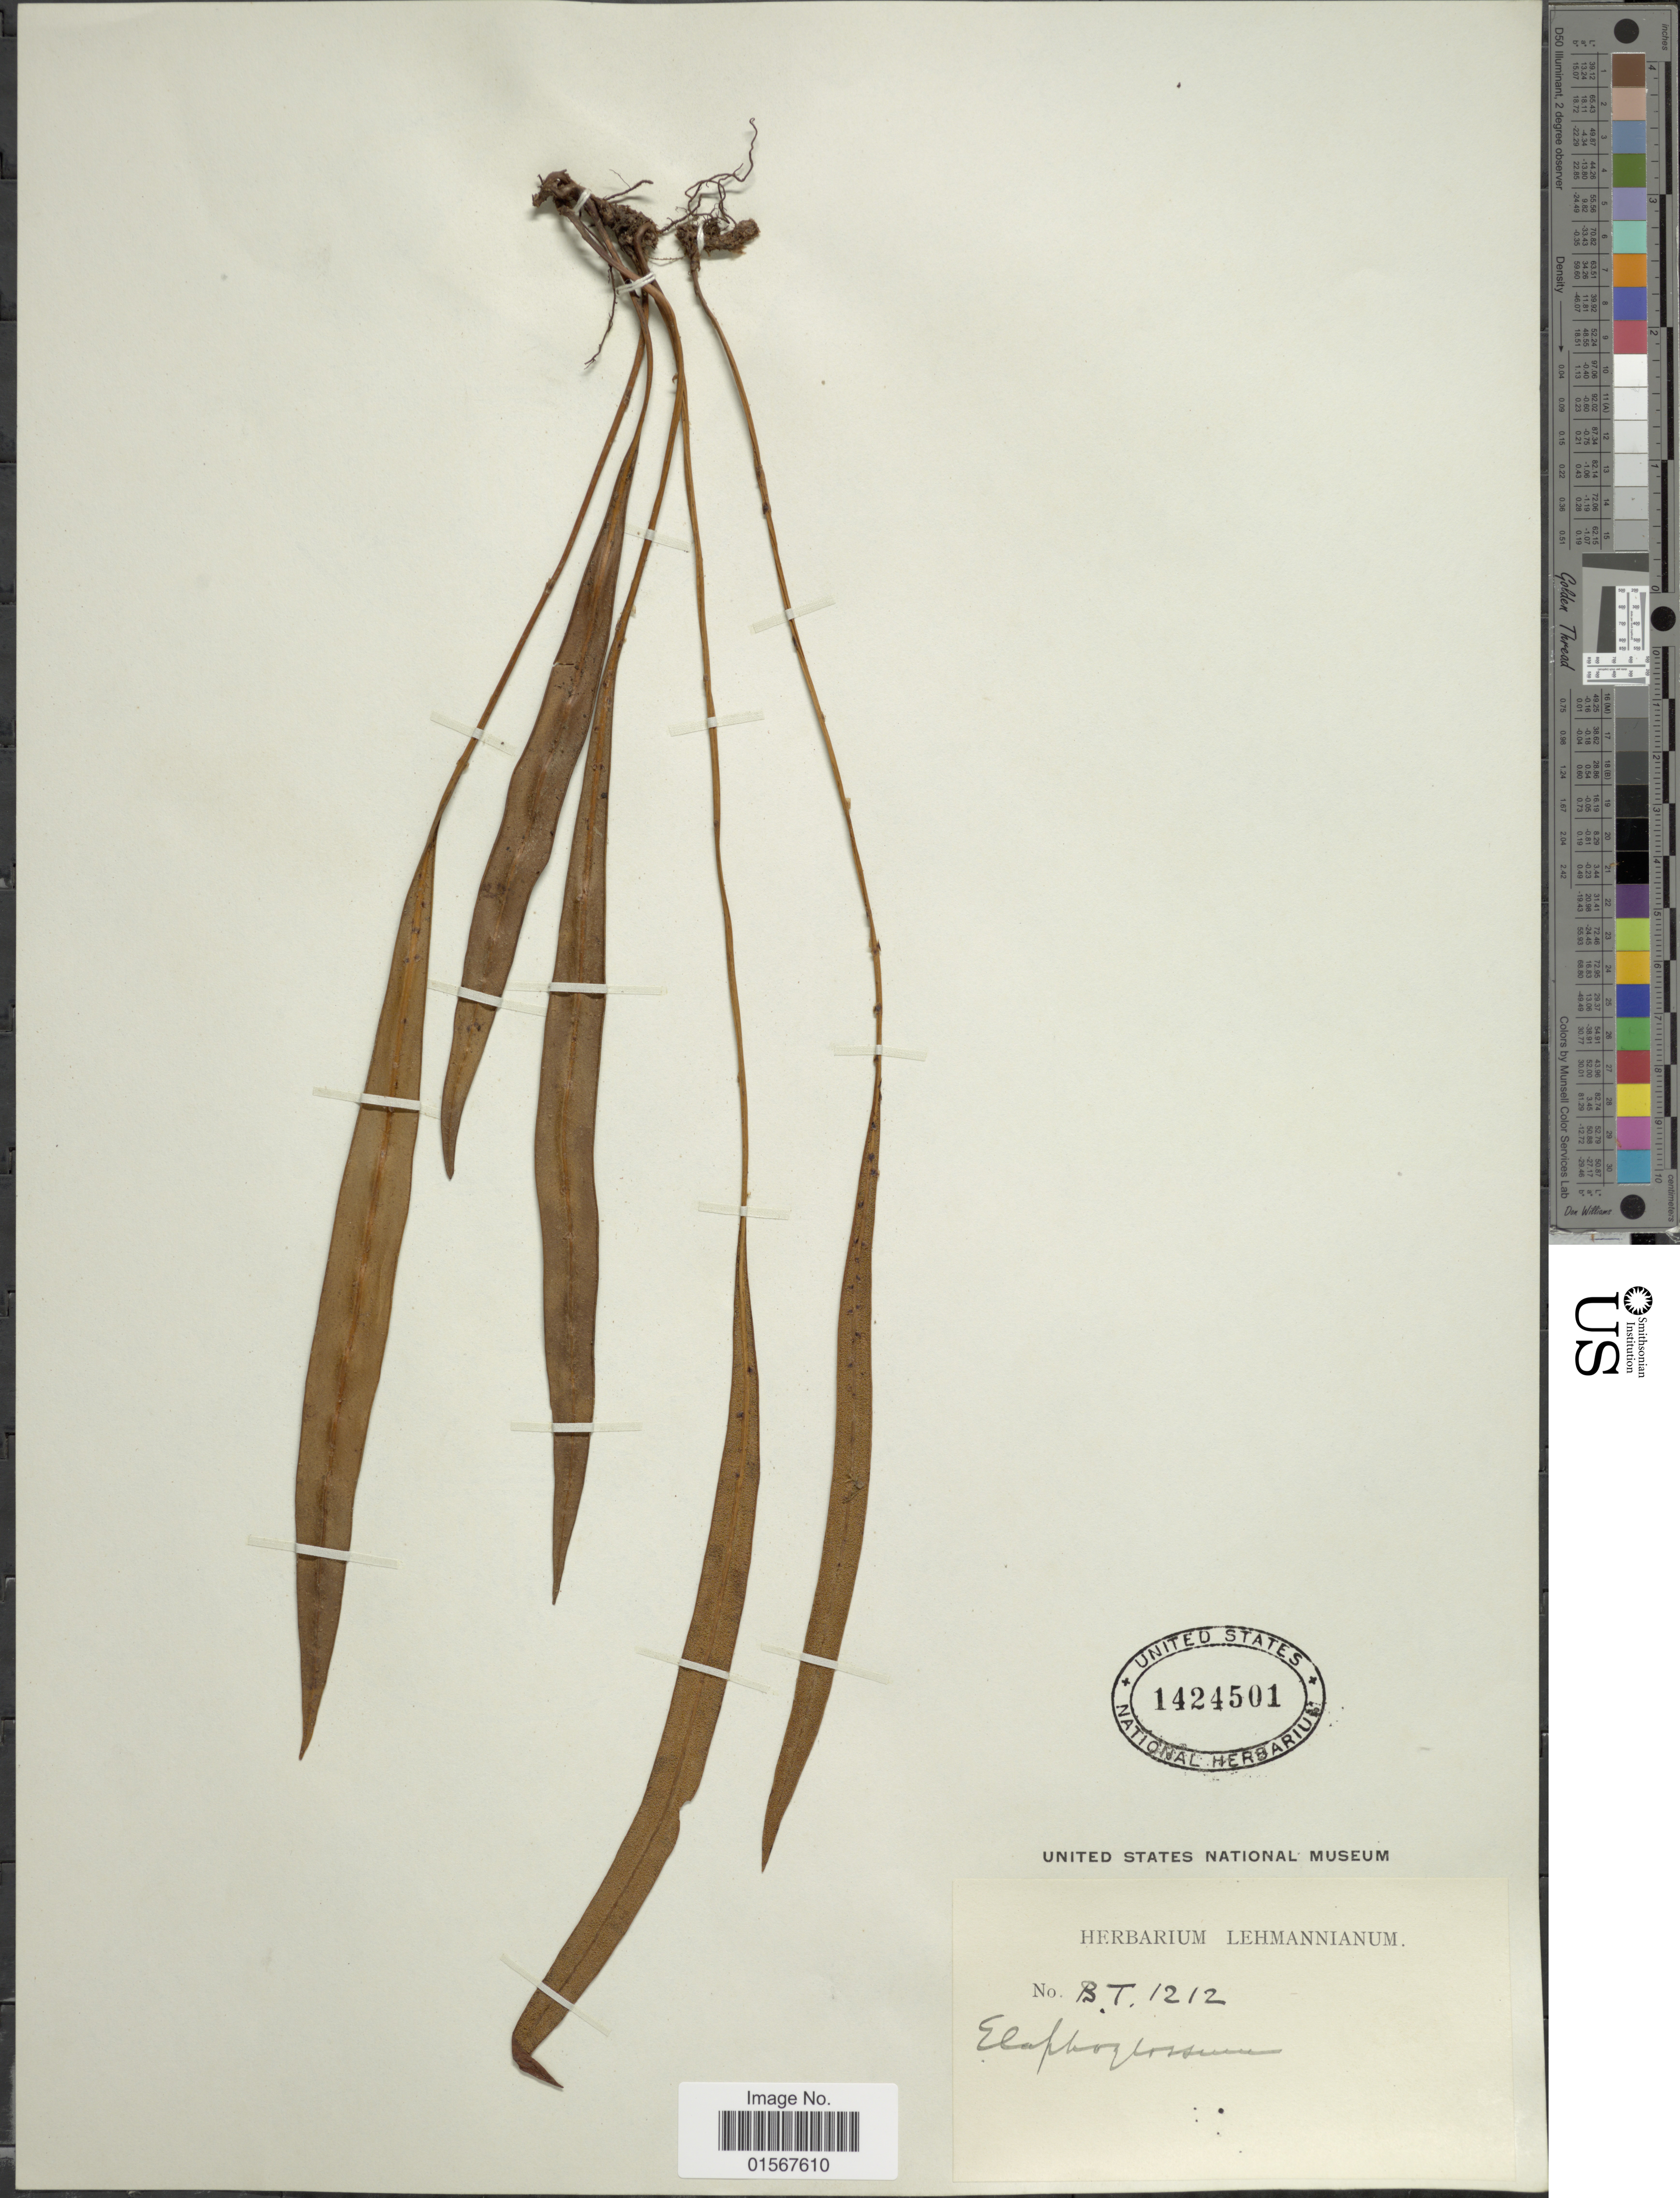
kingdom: Plantae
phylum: Tracheophyta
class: Polypodiopsida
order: Polypodiales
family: Dryopteridaceae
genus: Elaphoglossum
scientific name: Elaphoglossum sellowianum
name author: (Pr.) T. Moore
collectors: ex herb. Lehmannianum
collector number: BT1212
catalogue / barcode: US 1424501